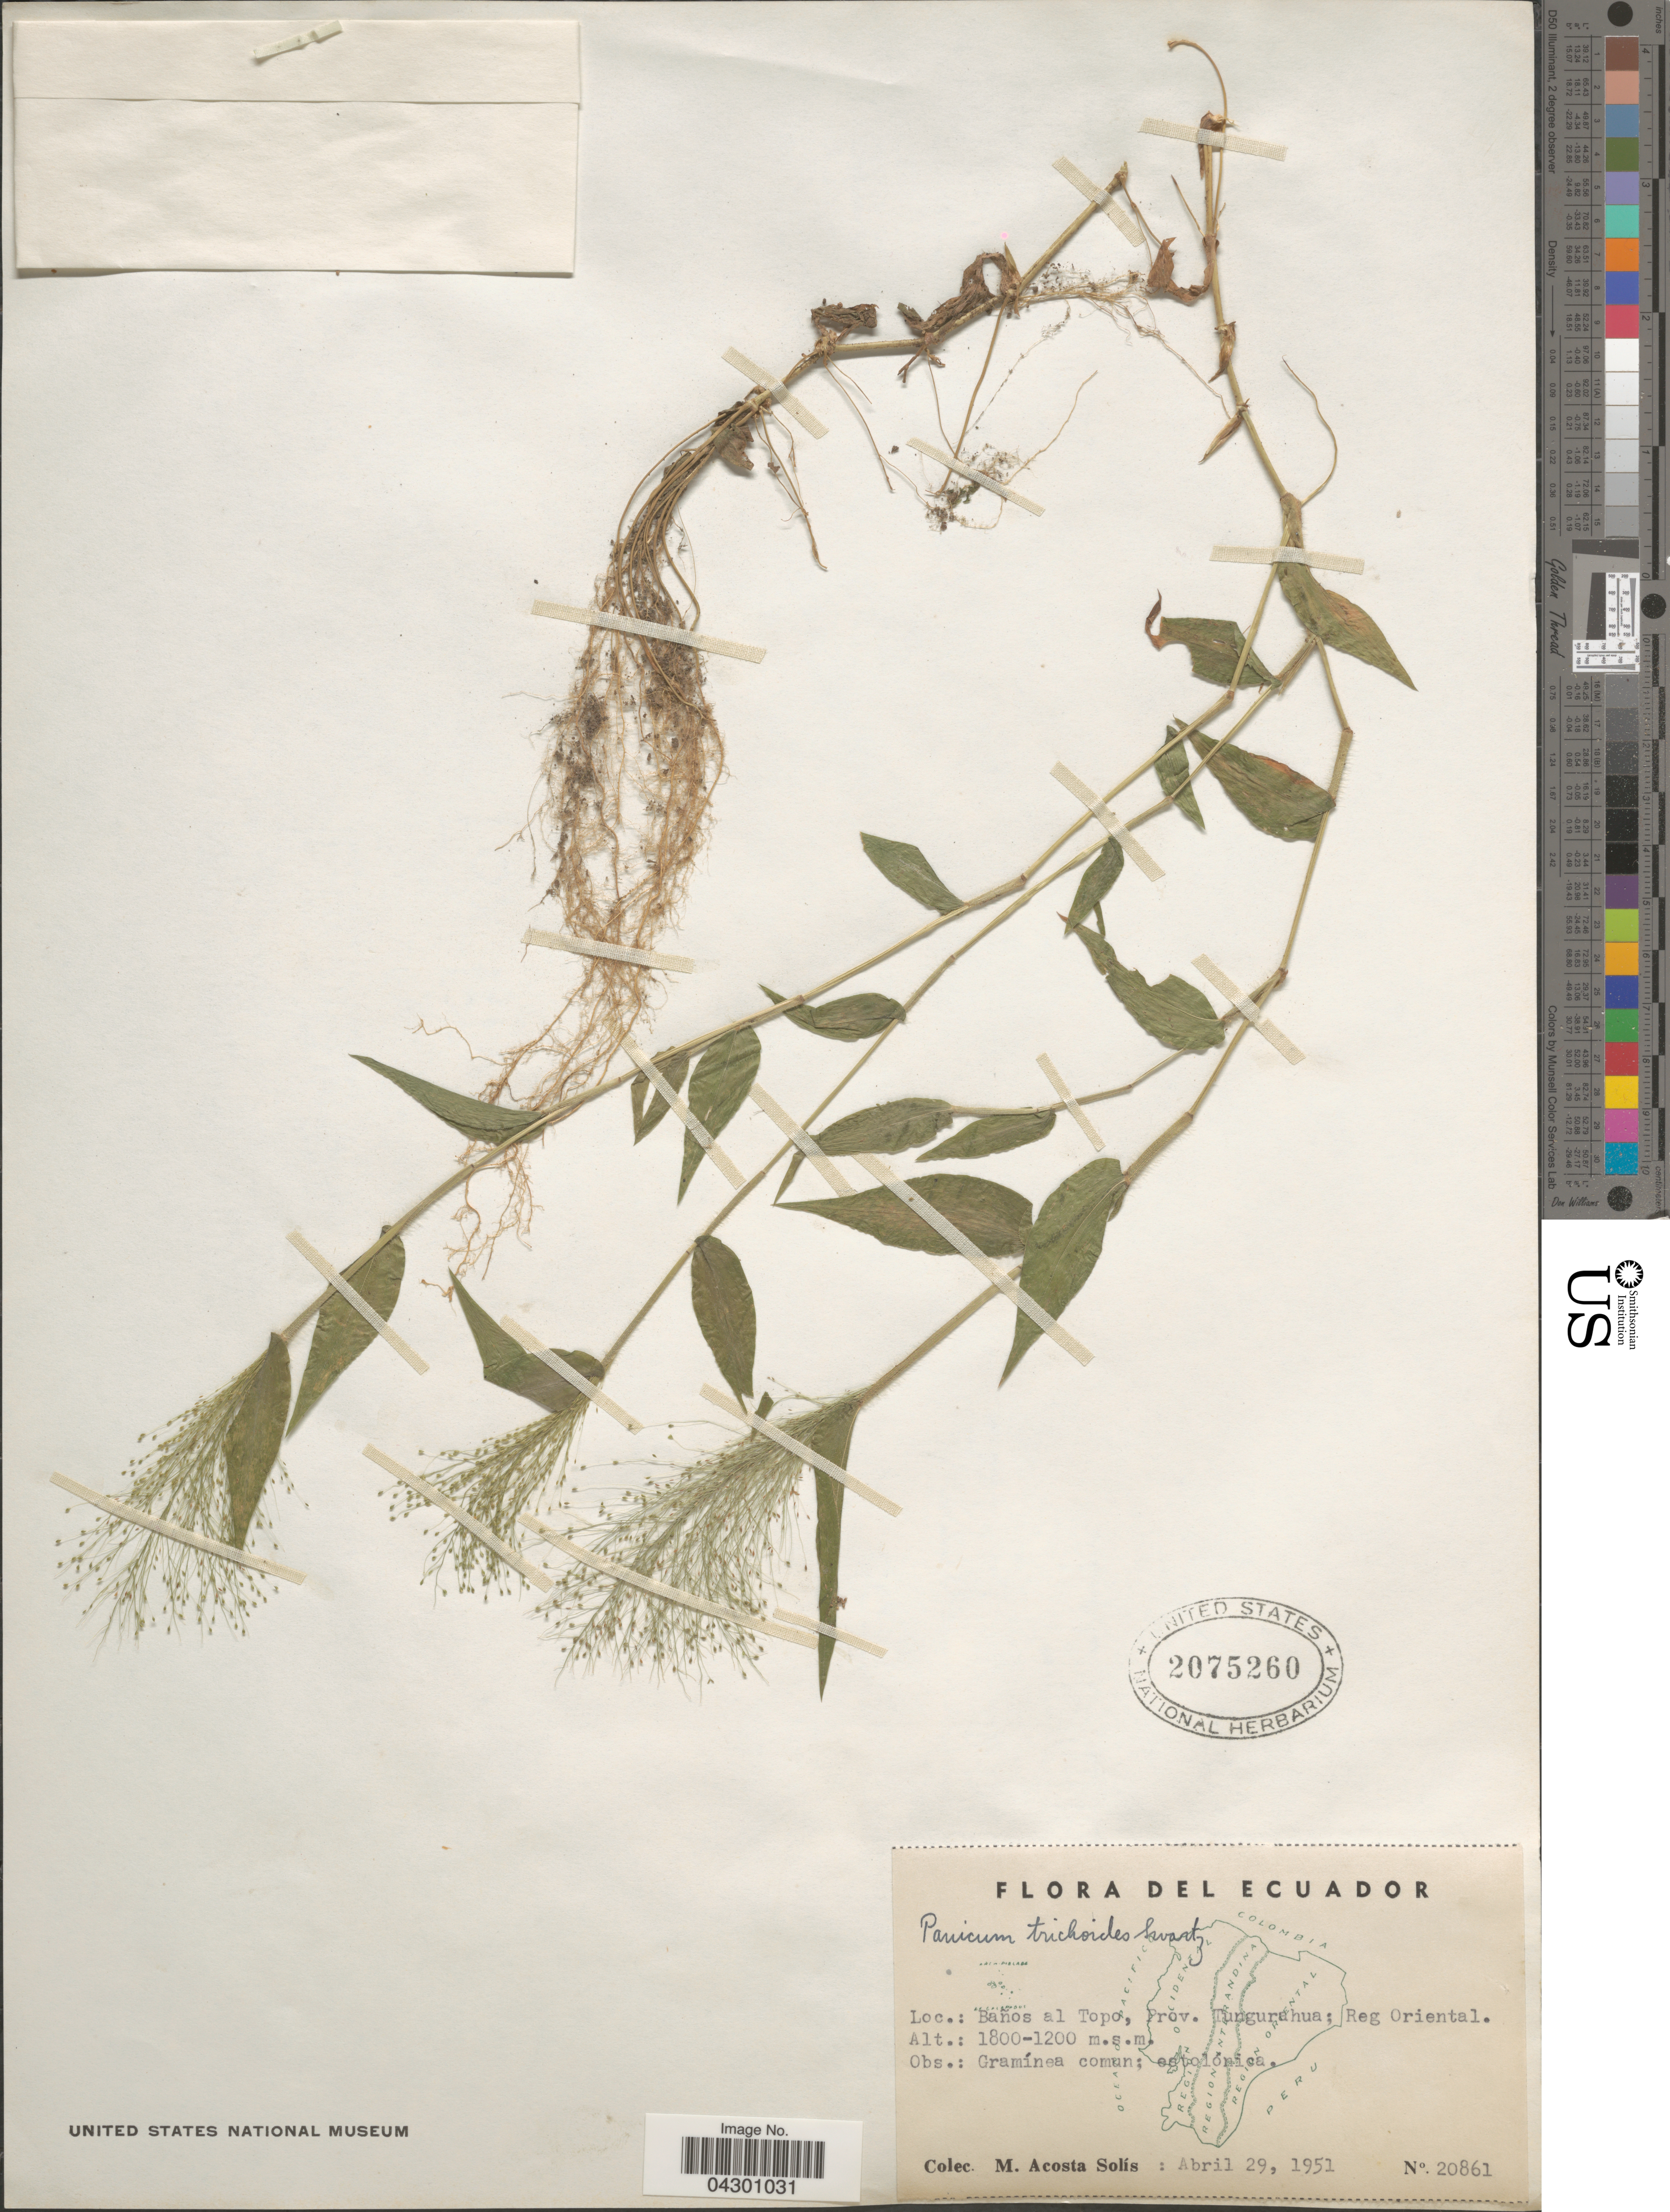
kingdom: Plantae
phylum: Tracheophyta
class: Liliopsida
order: Poales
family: Poaceae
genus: Panicum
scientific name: Panicum trichoides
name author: Sw.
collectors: M. Acosta Solis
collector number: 20861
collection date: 1951-04-29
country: Ecuador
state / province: Tungurahua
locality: Baños al Topo; Reg Oriental.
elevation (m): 1200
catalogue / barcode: US 2075260